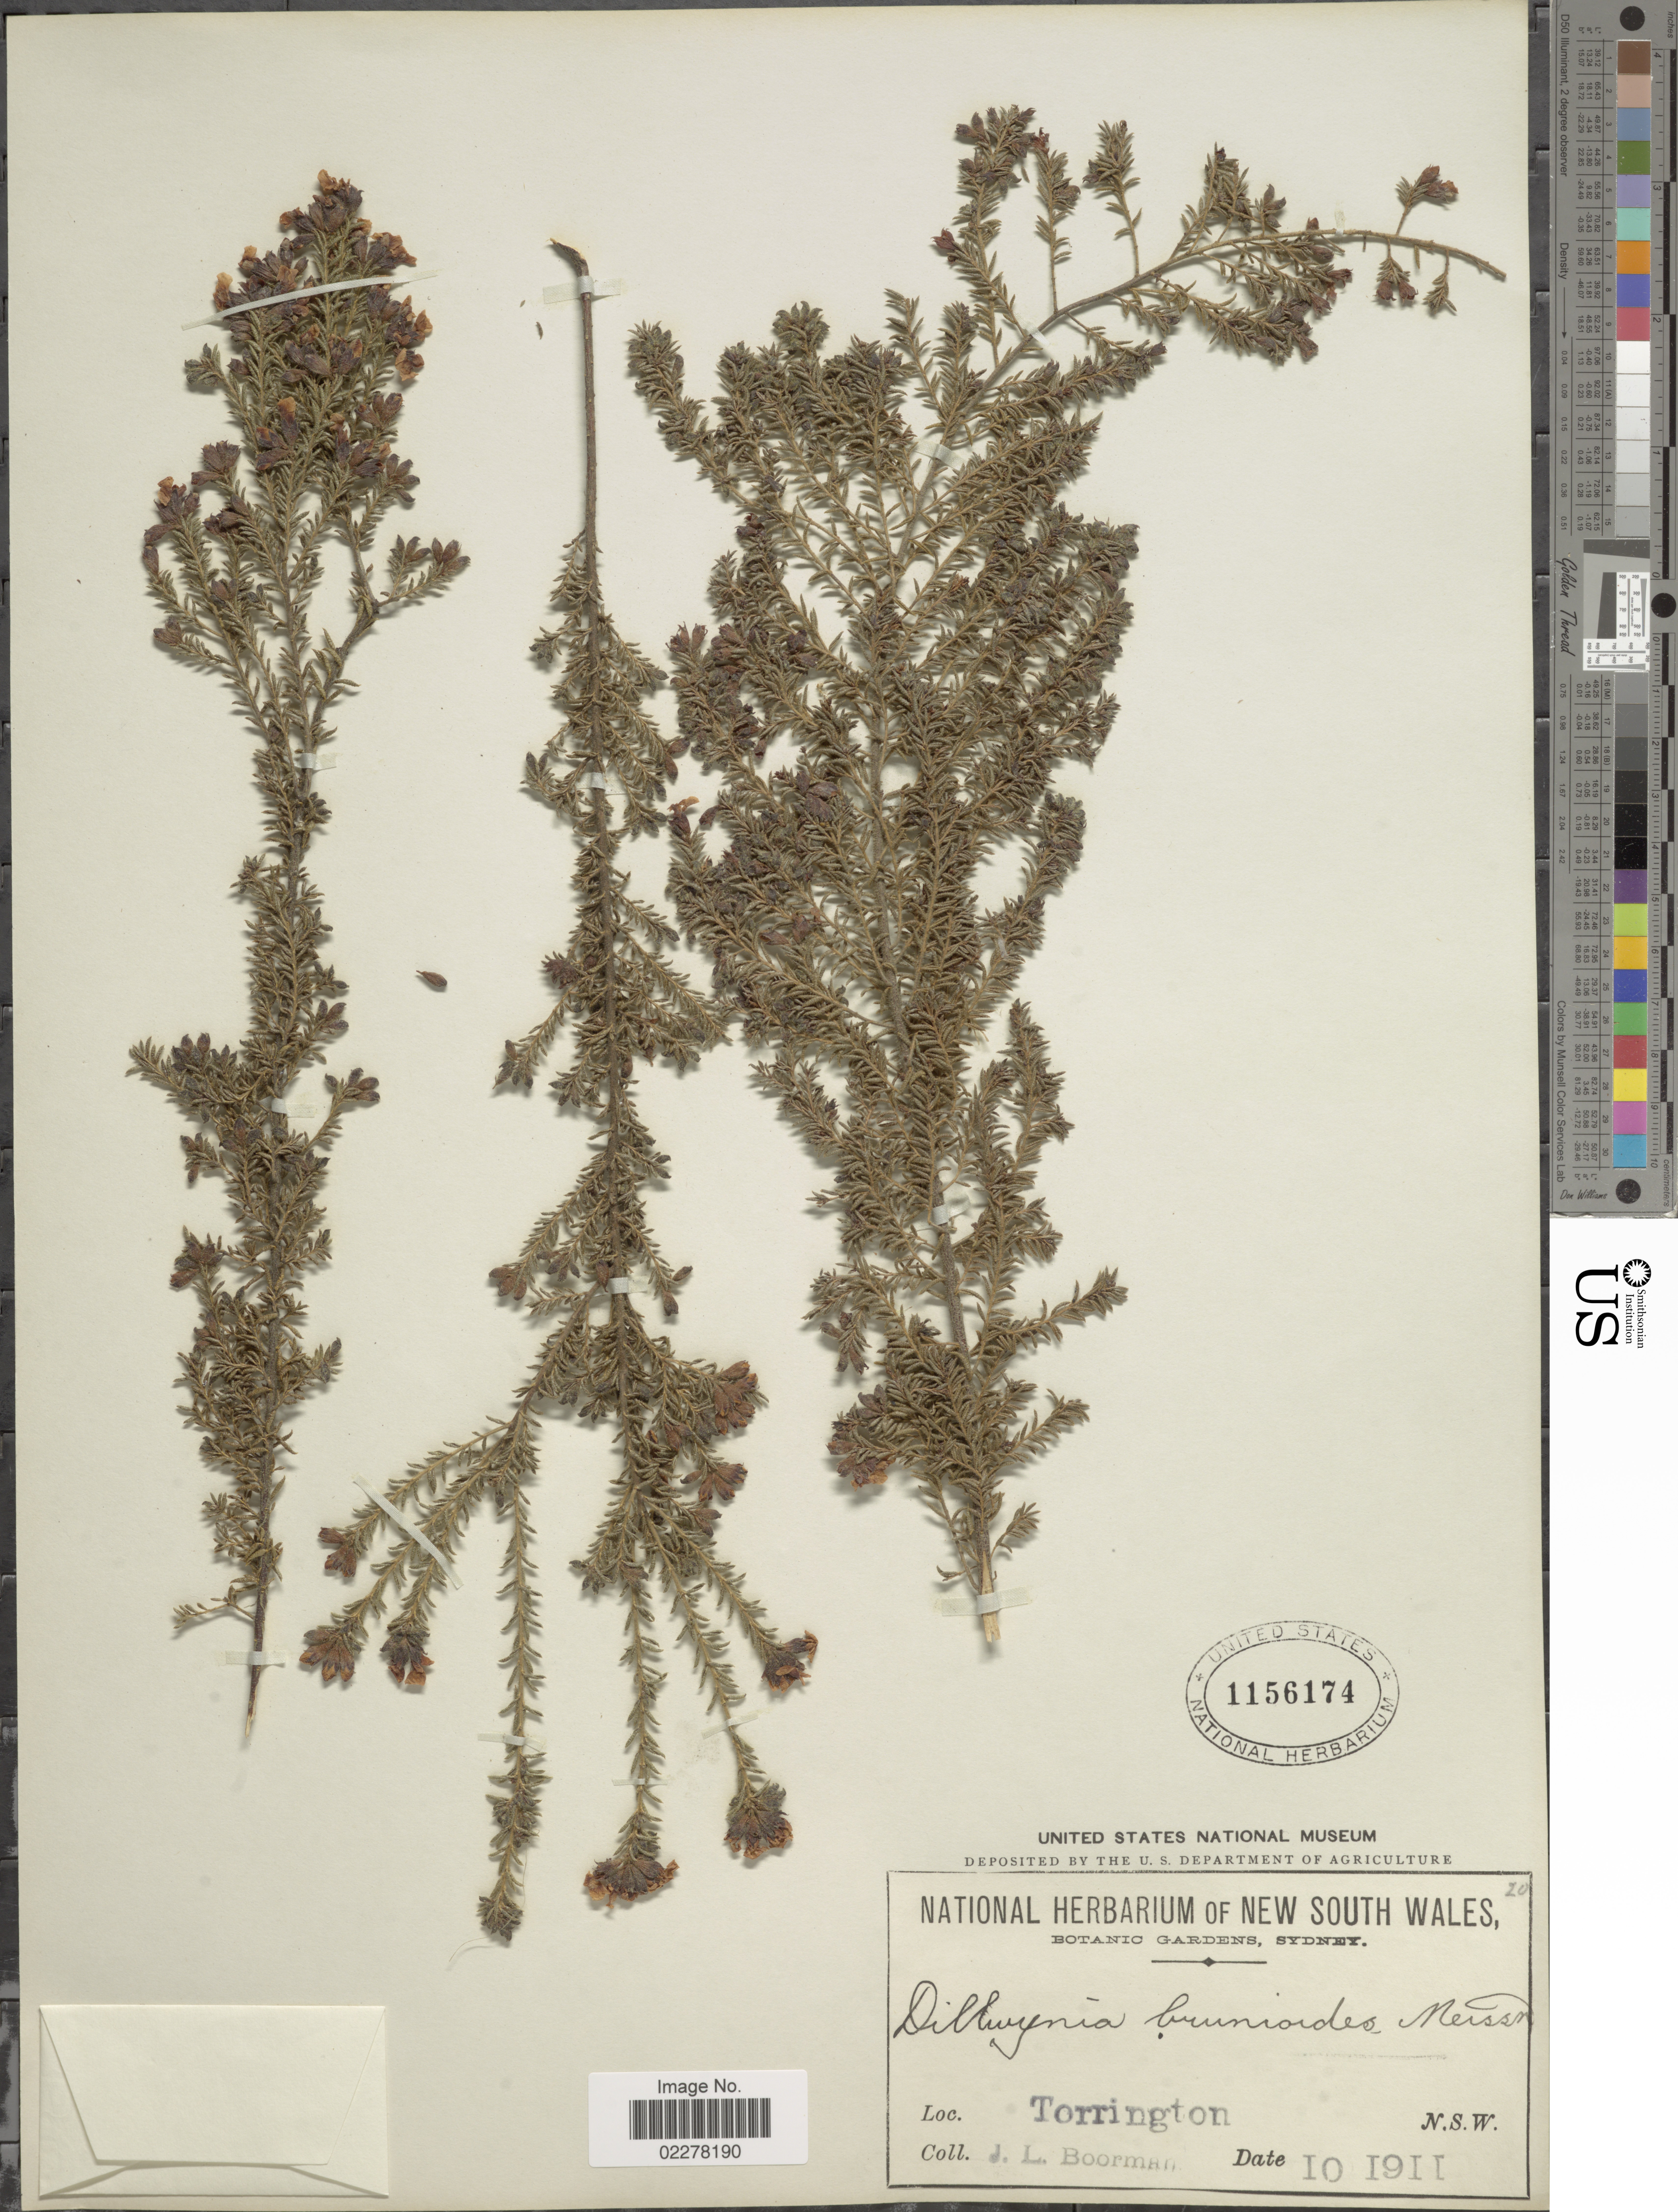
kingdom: Plantae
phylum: Tracheophyta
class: Magnoliopsida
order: Fabales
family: Fabaceae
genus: Dillwynia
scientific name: Dillwynia brunioides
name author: Meissner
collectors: J. Boorman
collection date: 1911-10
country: Australia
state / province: New South Wales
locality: Torrington. N.S.W.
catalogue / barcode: US 1156174